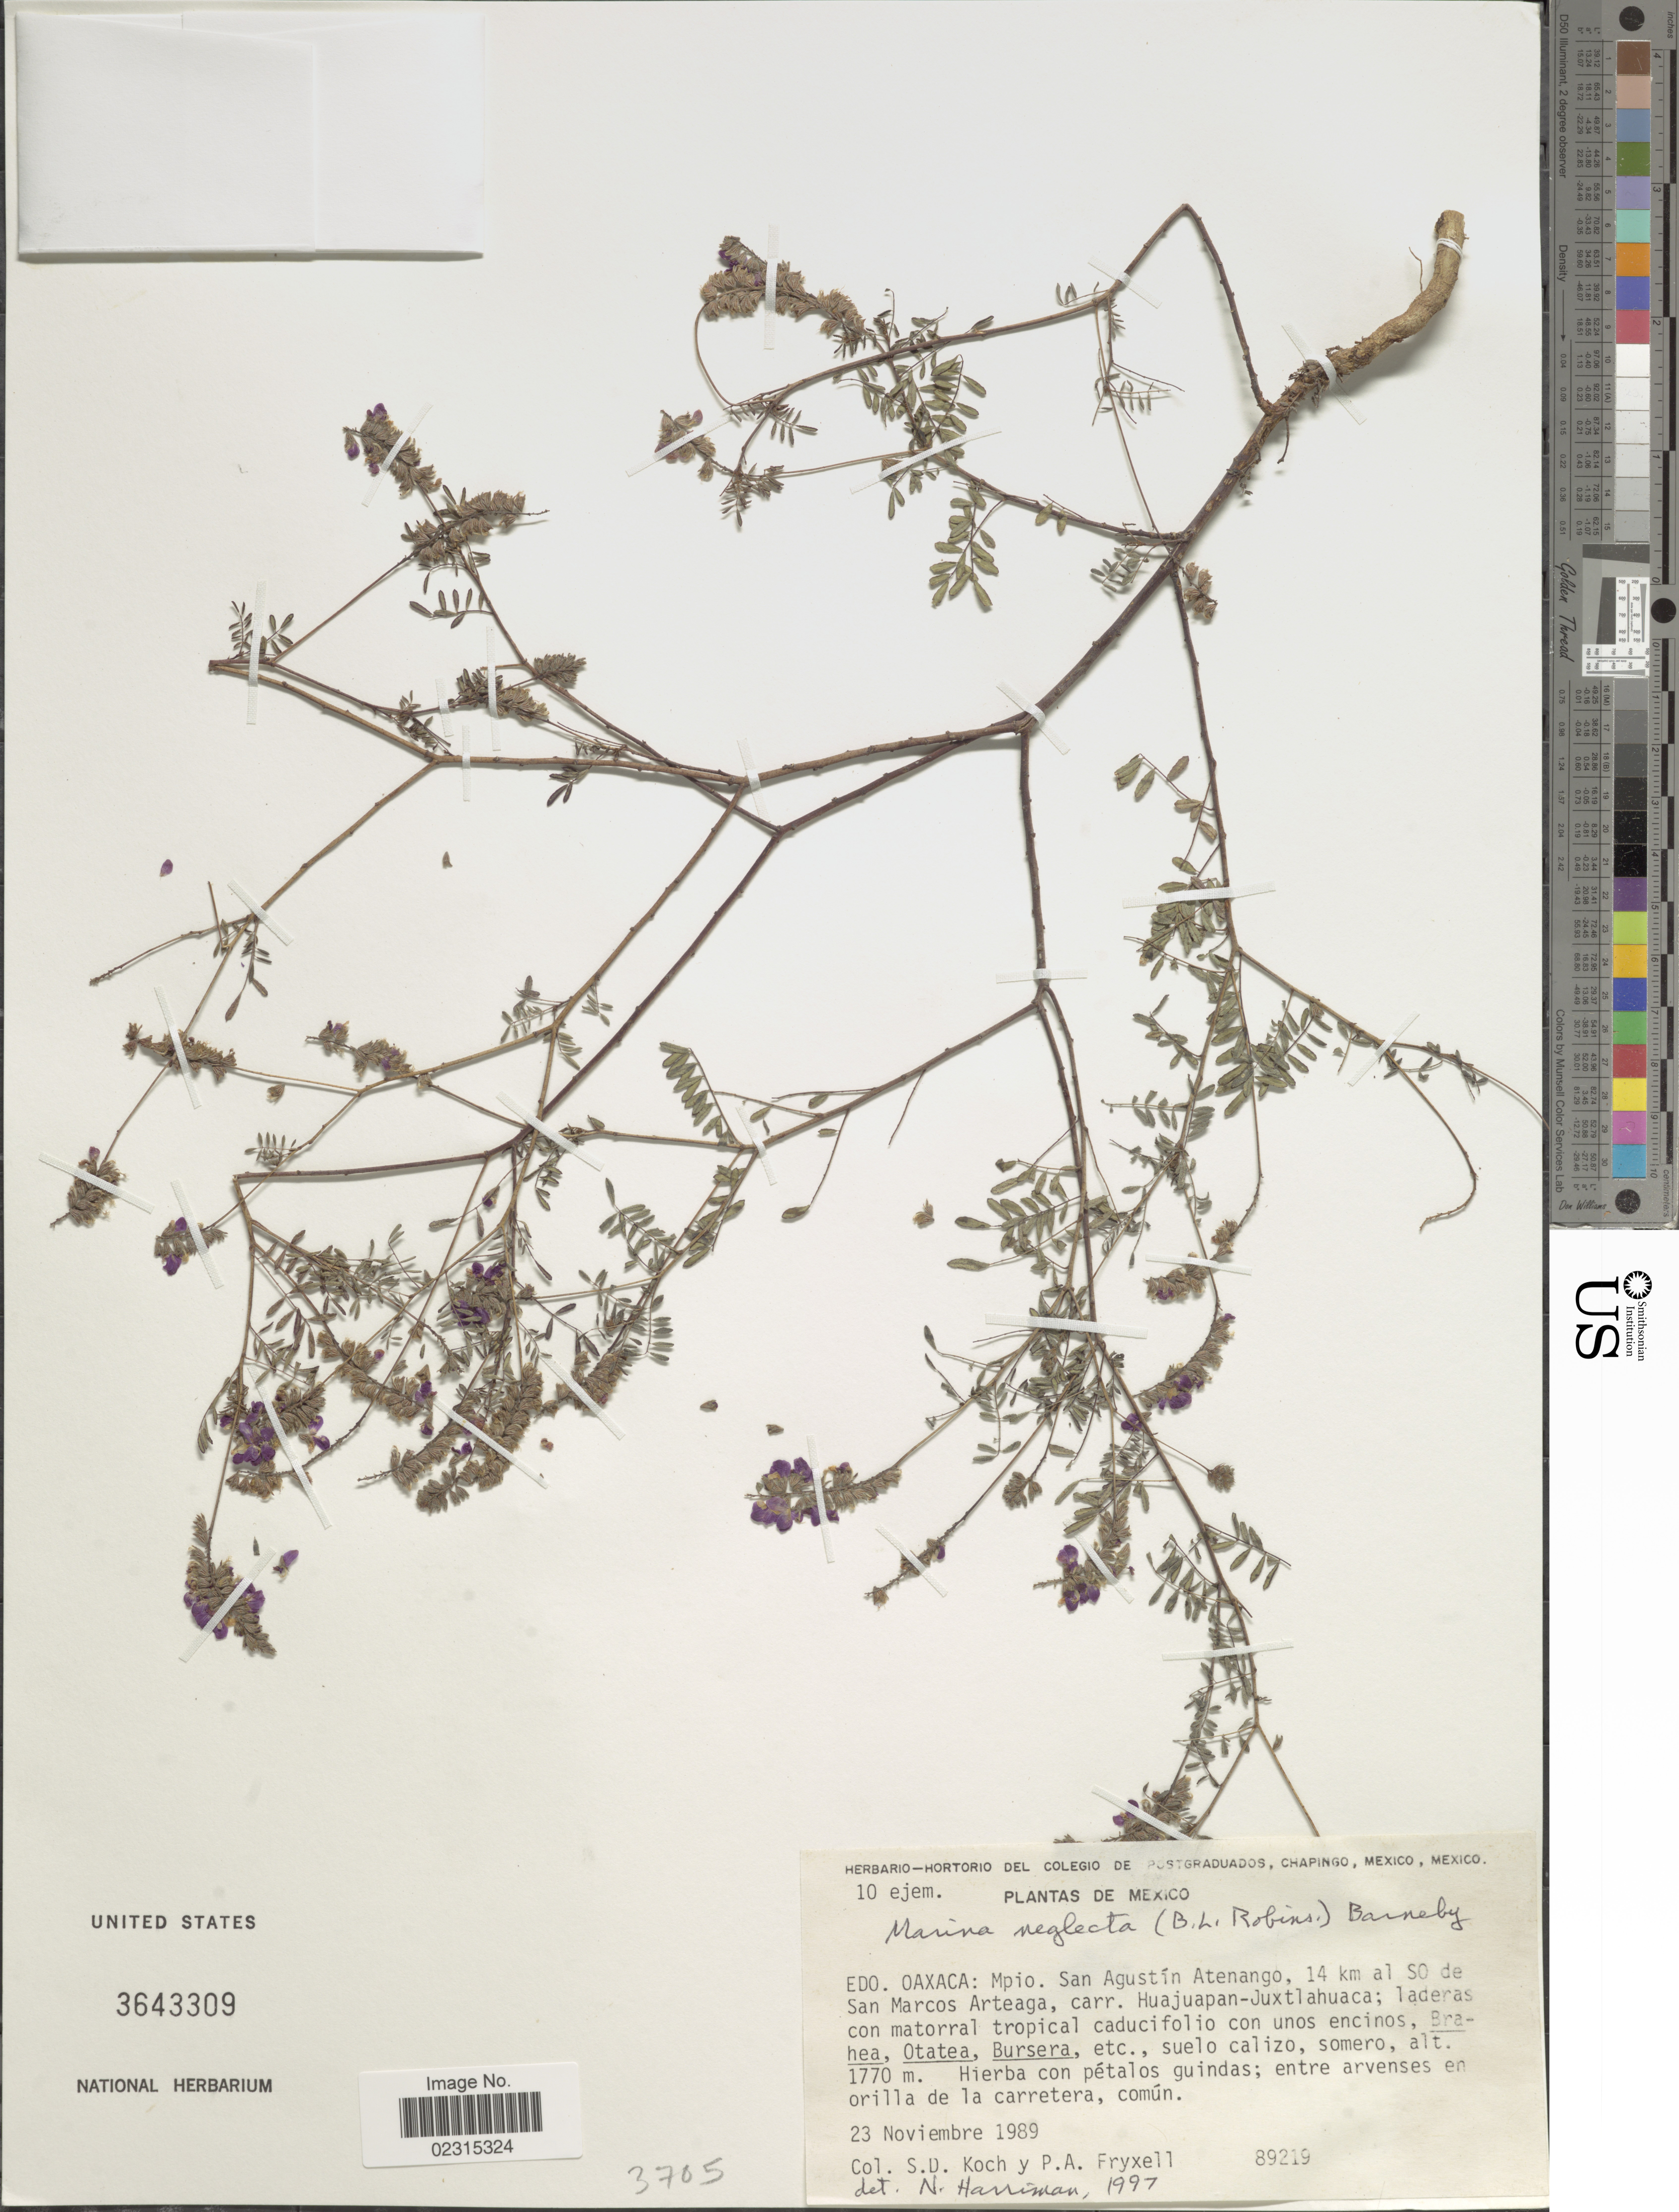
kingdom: Plantae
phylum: Tracheophyta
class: Magnoliopsida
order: Fabales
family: Fabaceae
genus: Marina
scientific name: Marina neglecta var. neglecta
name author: (B.L. Rob.) Barneby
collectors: S. D. Koch & P. A. Fryxell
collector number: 89219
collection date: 1989-11-23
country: Mexico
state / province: Oaxaca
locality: Mpio San Augustín Atenango, 14 km al SO de San Marcos Arteaga, carr Huajuapan-Juxtlahuaca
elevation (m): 1770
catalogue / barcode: US 3643309